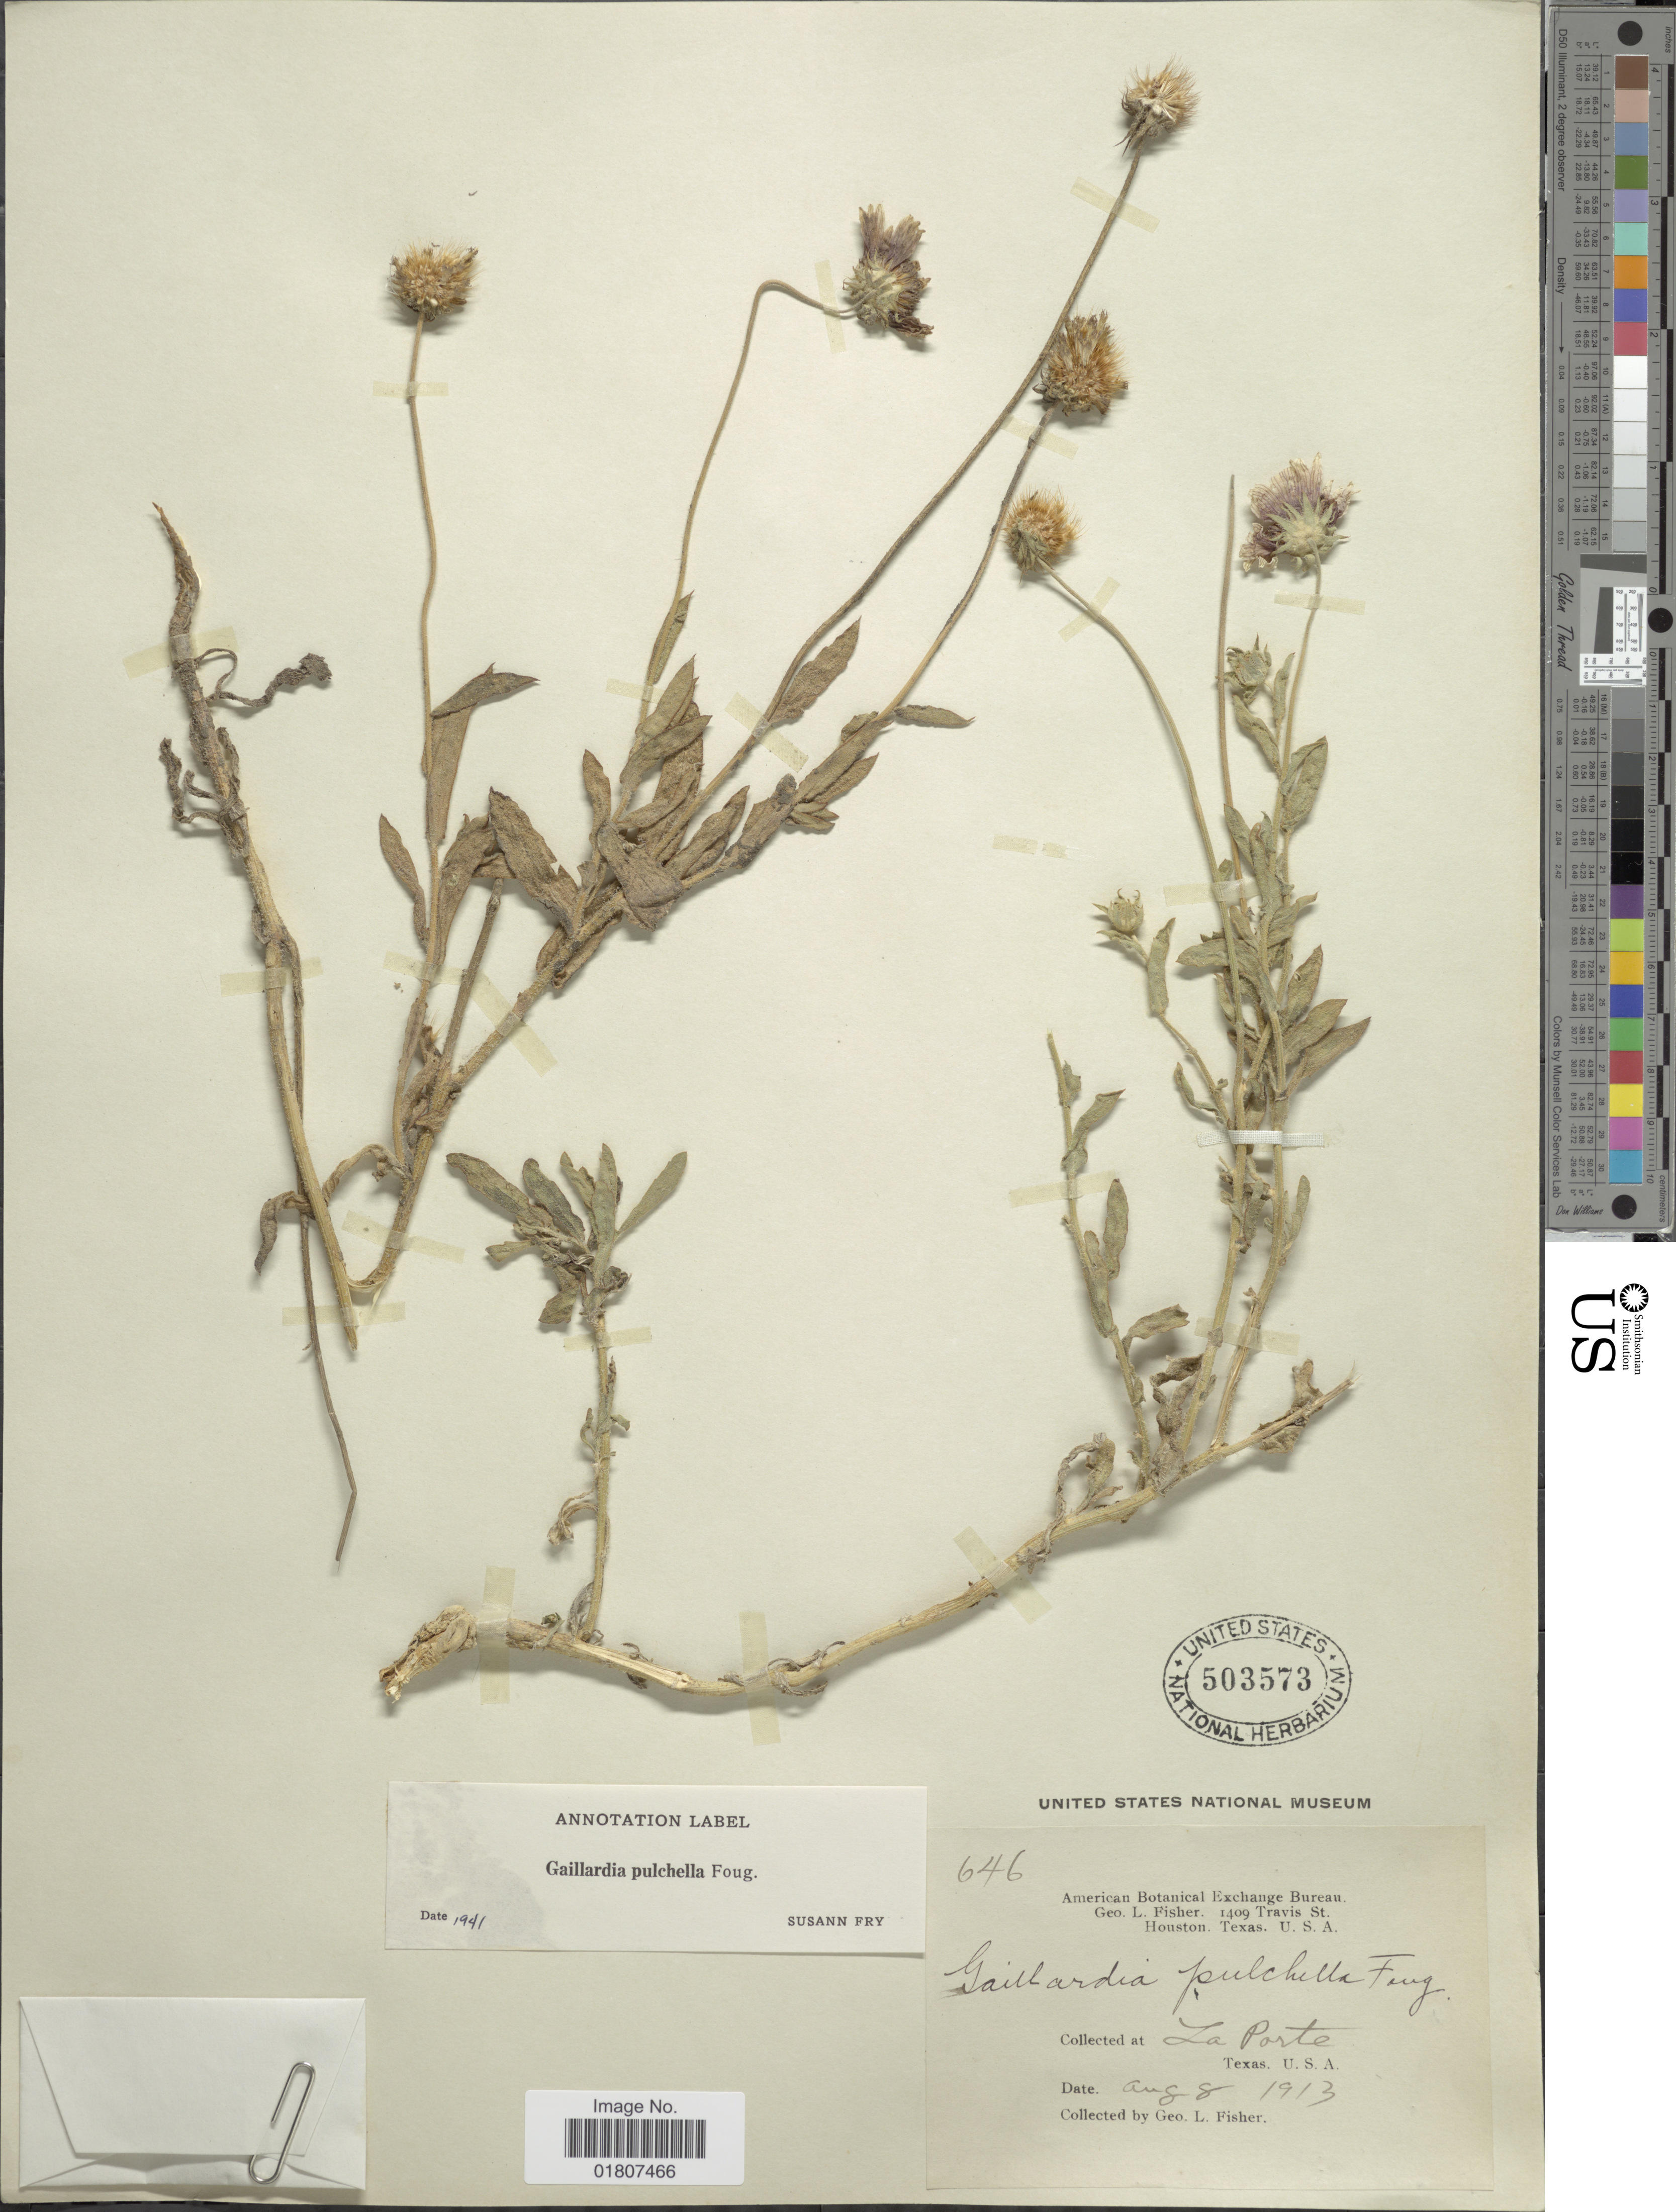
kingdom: Plantae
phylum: Tracheophyta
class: Magnoliopsida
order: Asterales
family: Asteraceae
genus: Gaillardia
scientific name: Gaillardia pulchella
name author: Foug.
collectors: G. L. Fisher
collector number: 646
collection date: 1913-08-08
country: United States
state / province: Texas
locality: La Porte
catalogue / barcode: US 503573